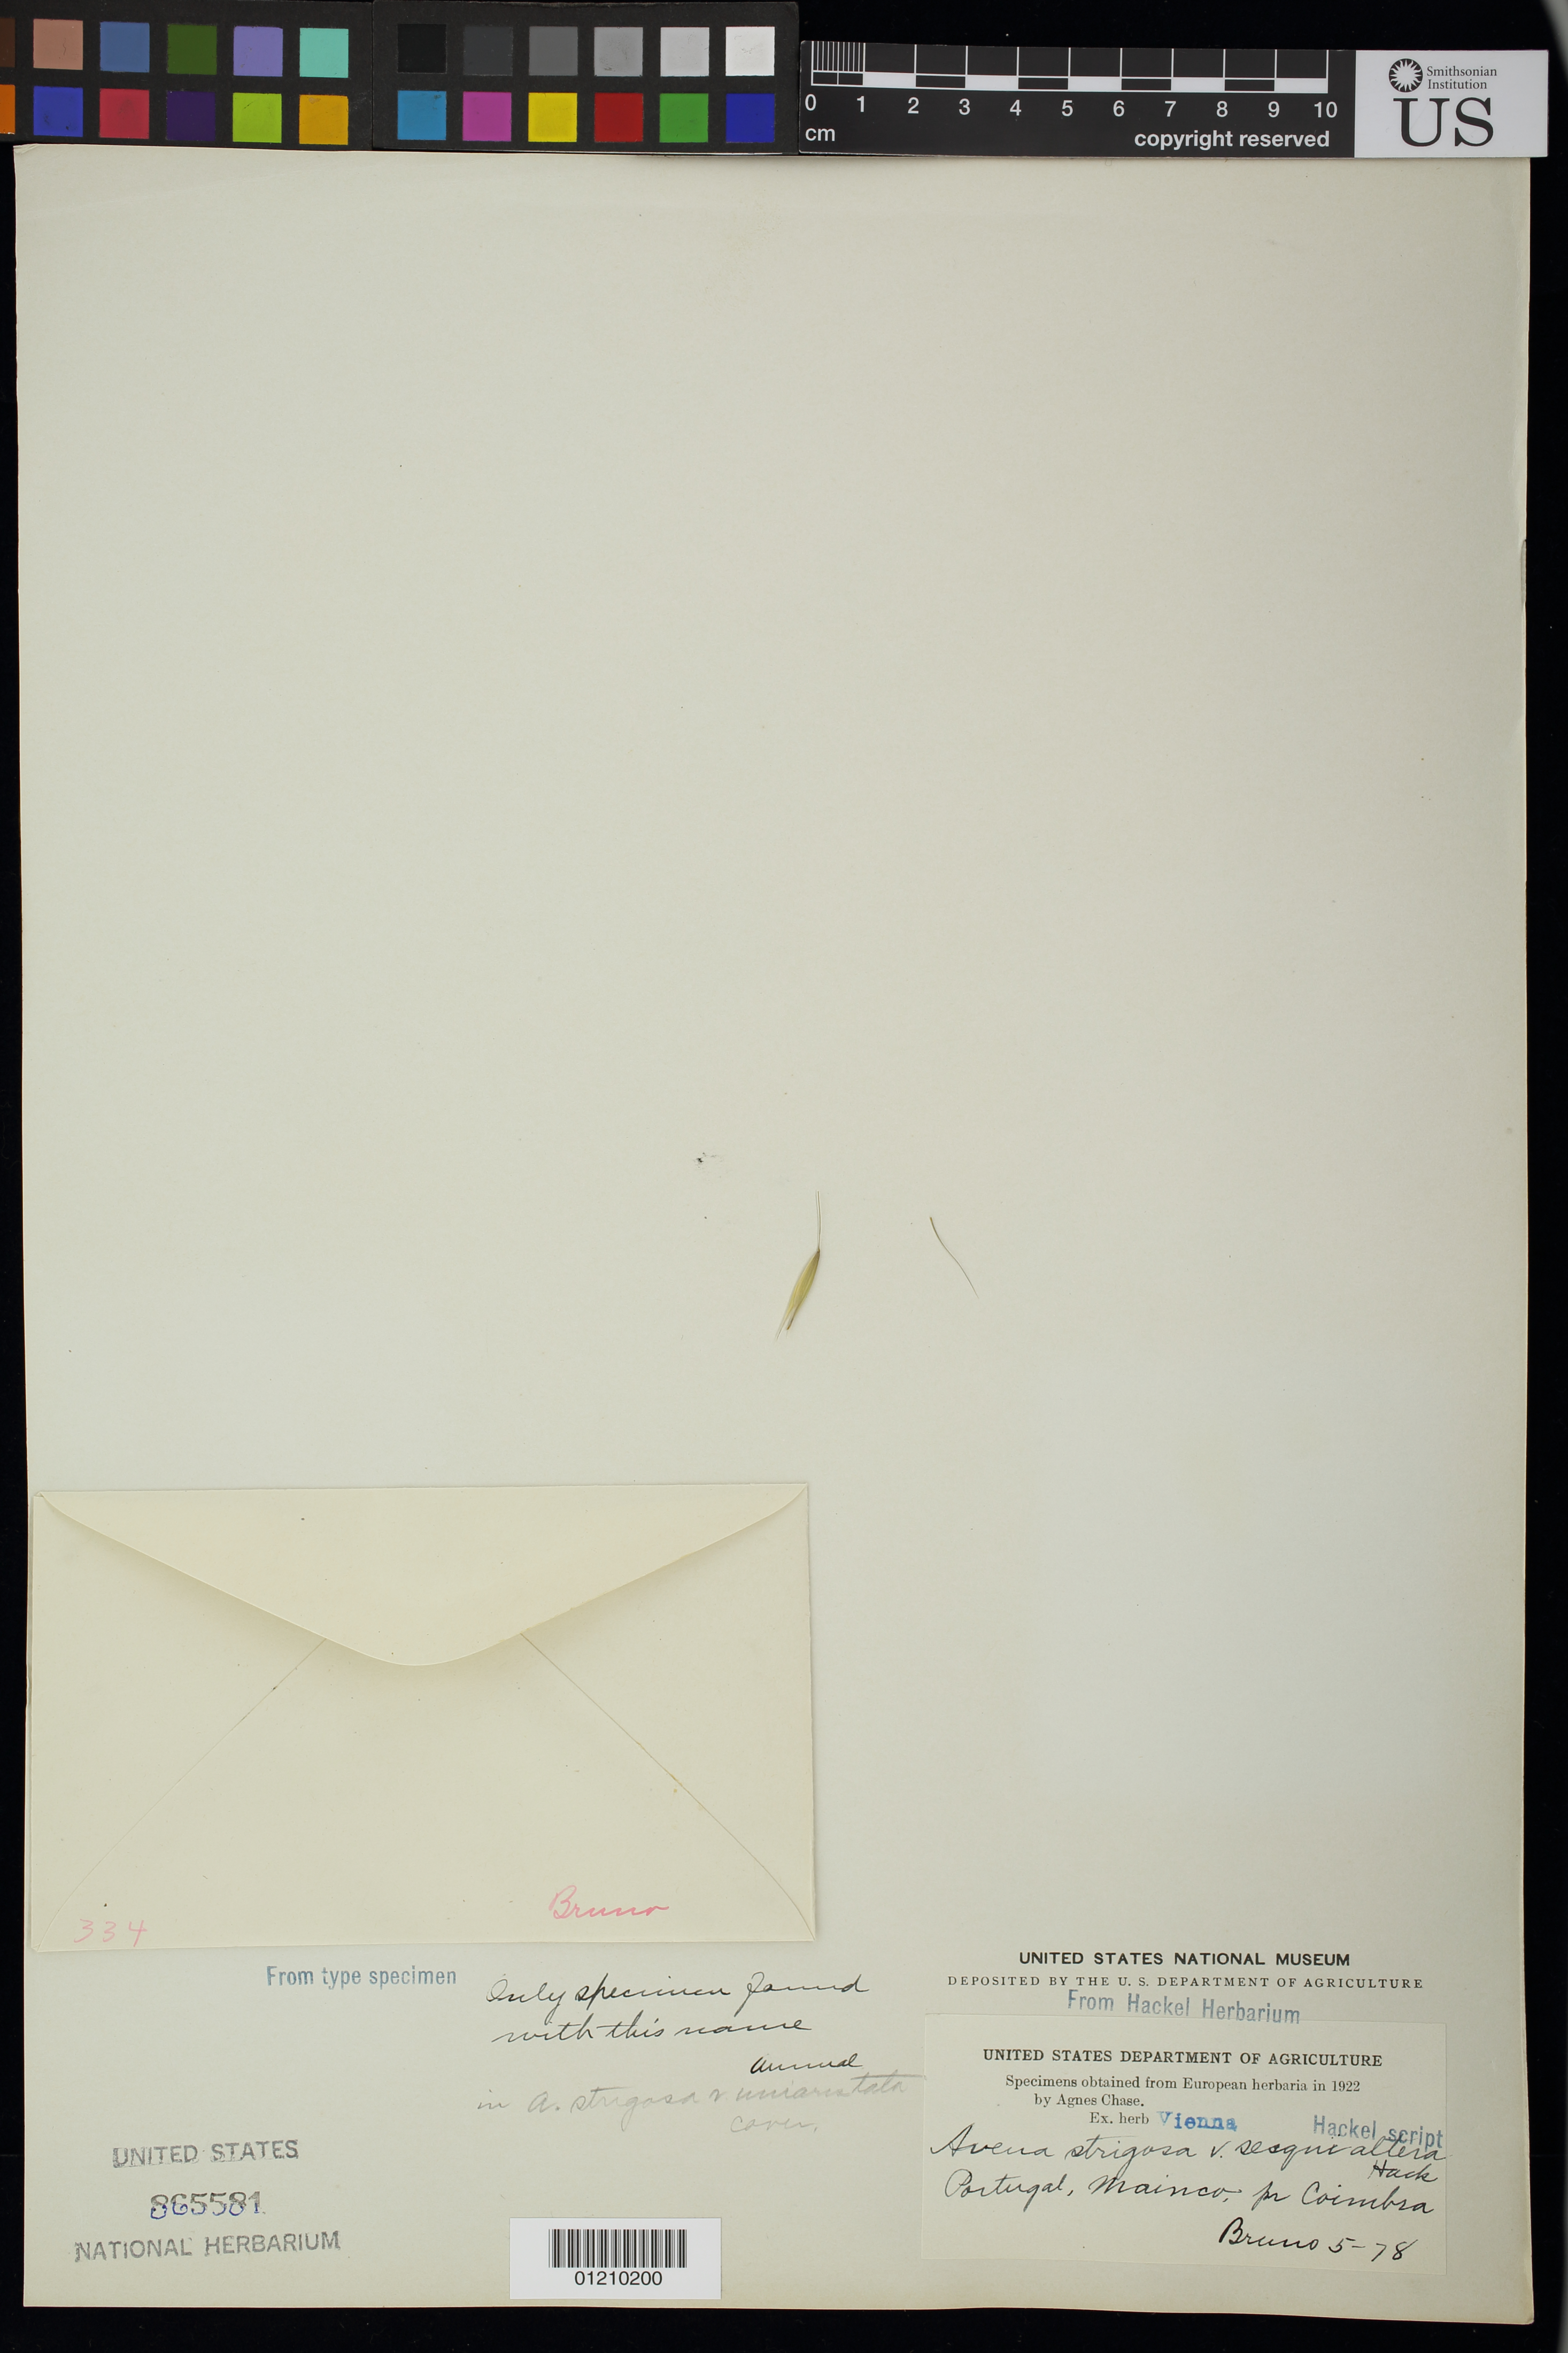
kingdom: Plantae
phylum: Tracheophyta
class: Liliopsida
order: Poales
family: Poaceae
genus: Avena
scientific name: Avena agraria var. sesquialtera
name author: Brot.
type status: Possible Type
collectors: Bruno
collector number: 334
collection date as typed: May 1978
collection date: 1978-05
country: Portugal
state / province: Coimbra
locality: Mainco.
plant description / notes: Fragmentary material of type specimen ex herb.Vienna.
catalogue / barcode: US 865581